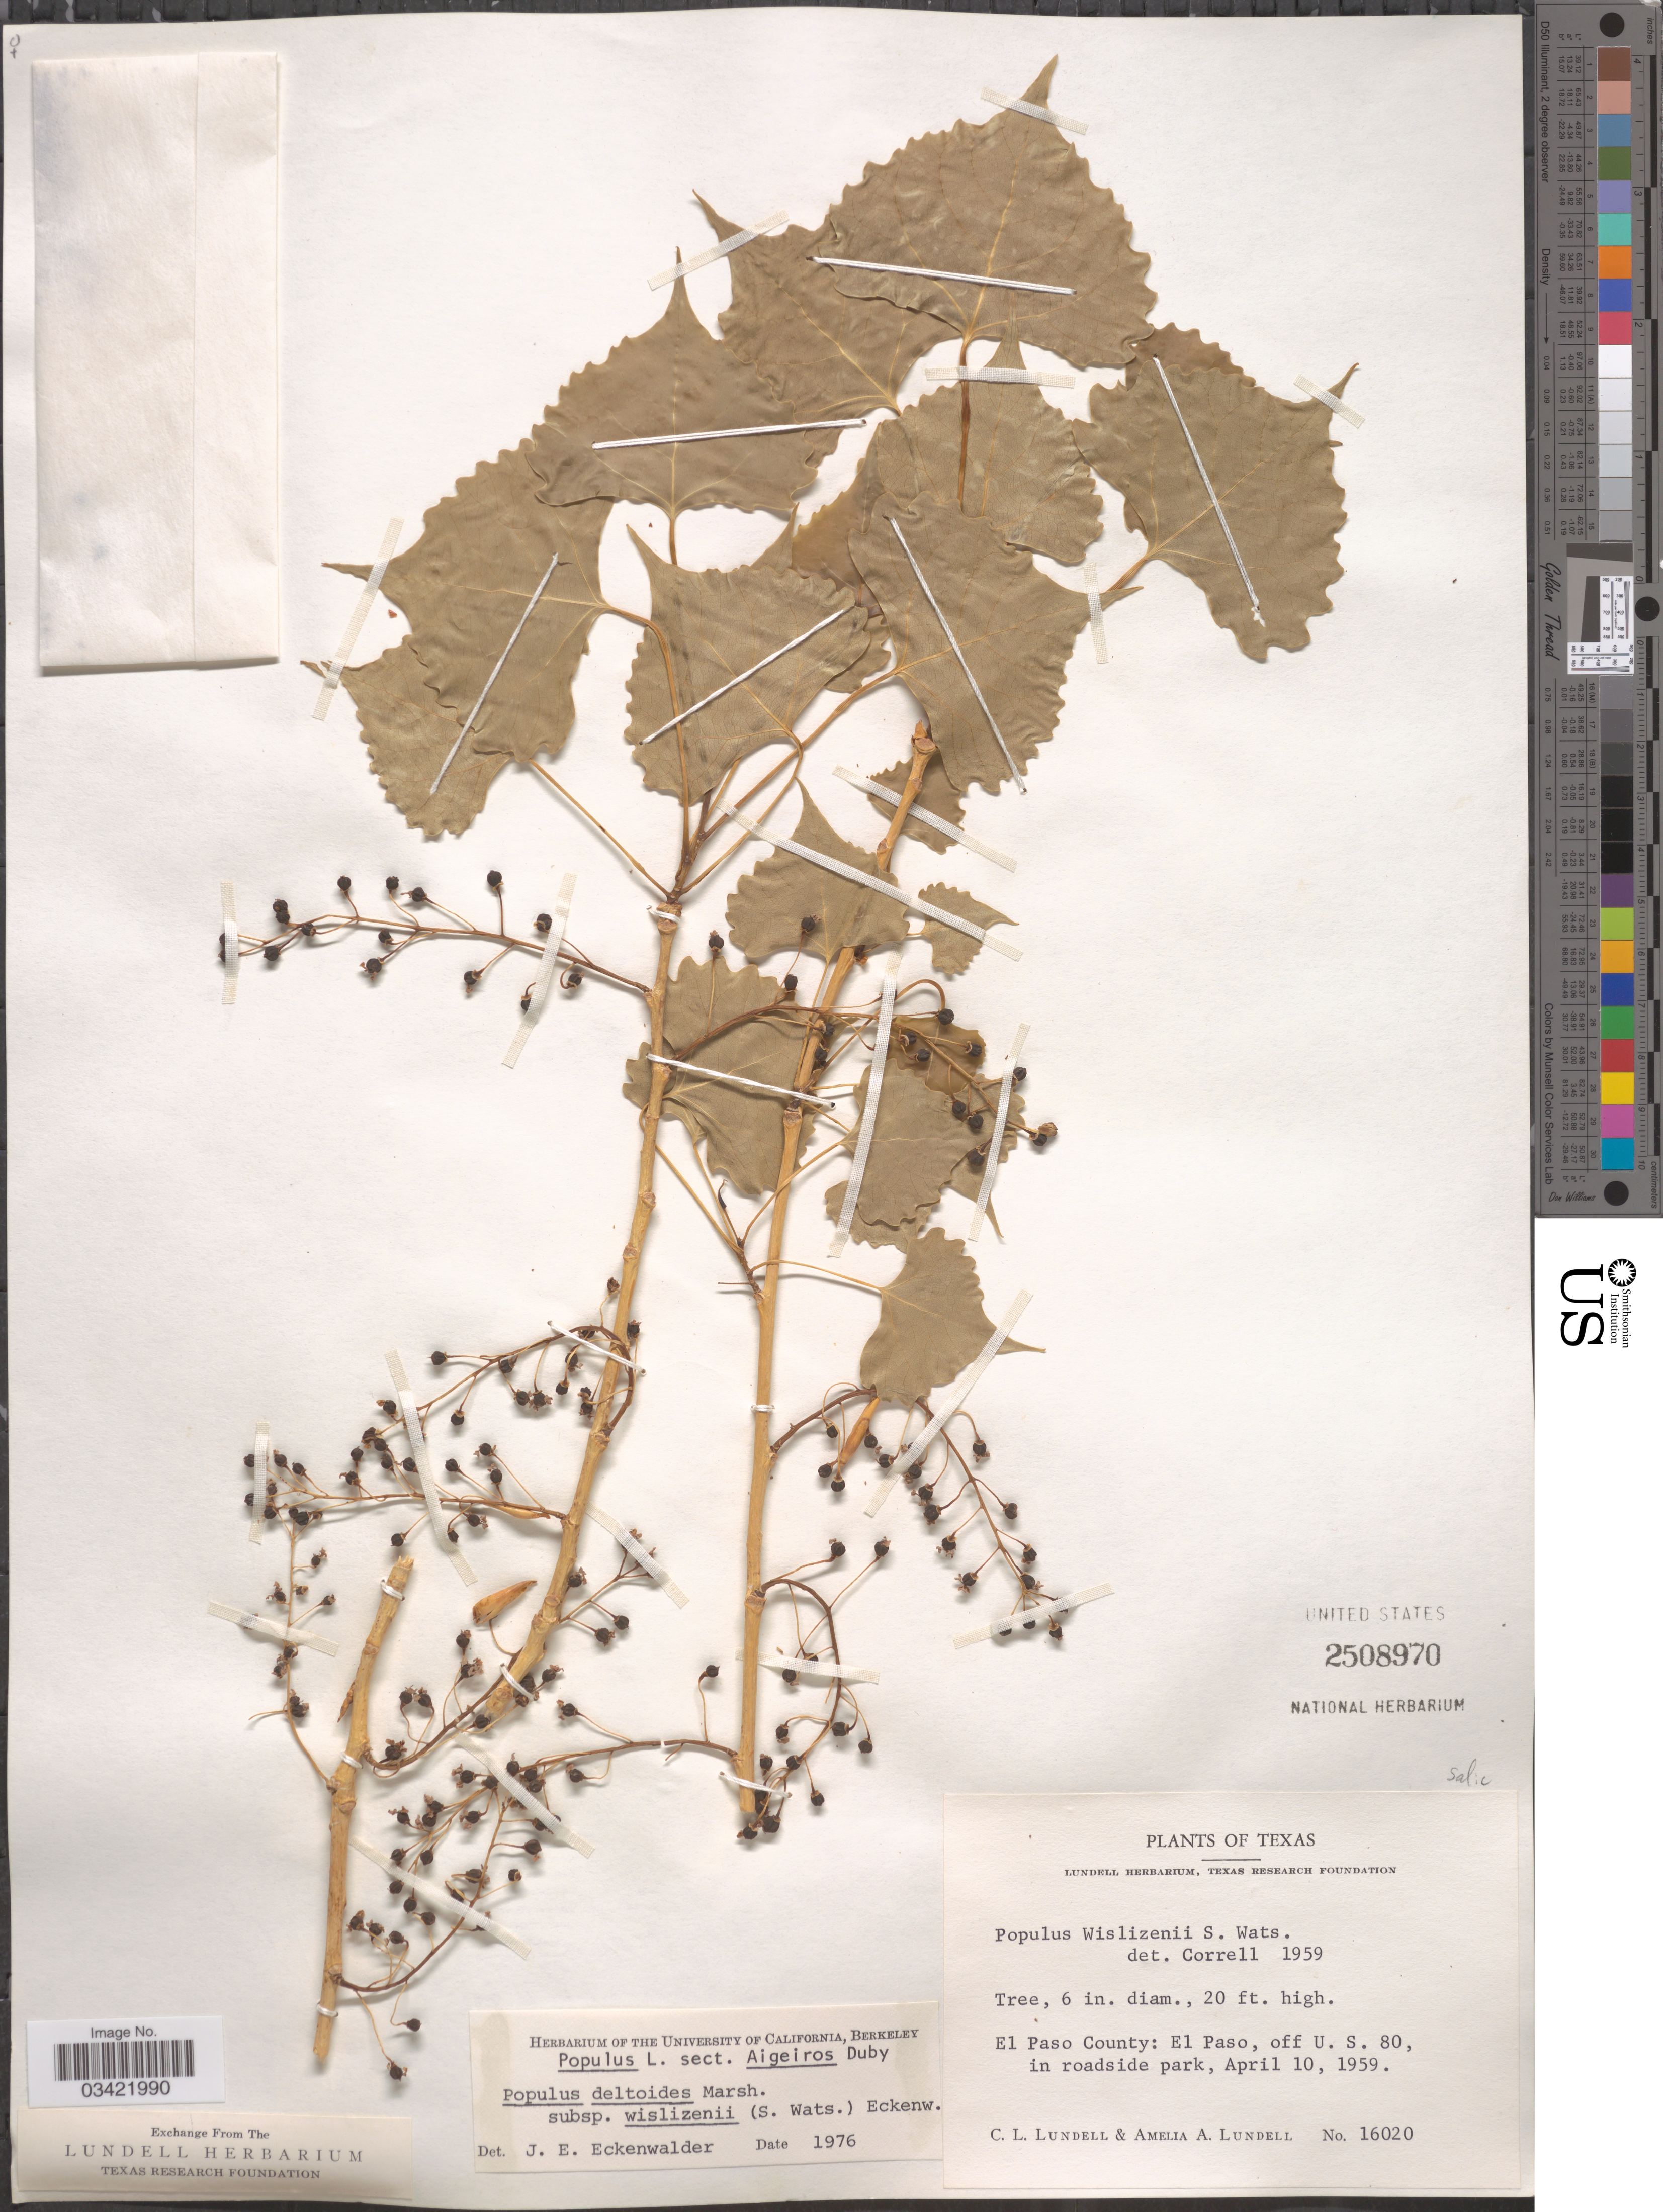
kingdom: Plantae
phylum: Tracheophyta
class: Magnoliopsida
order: Malpighiales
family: Salicaceae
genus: Populus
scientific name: Populus deltoides subsp. wislizeni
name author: (S. Watson) Eckenw.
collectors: C. L. Lundell & A. A. Lundell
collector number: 16020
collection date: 1959-04-10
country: United States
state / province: Texas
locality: El Paso County: El Paso, off U. S. 80, in roadside park.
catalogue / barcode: US 2508970